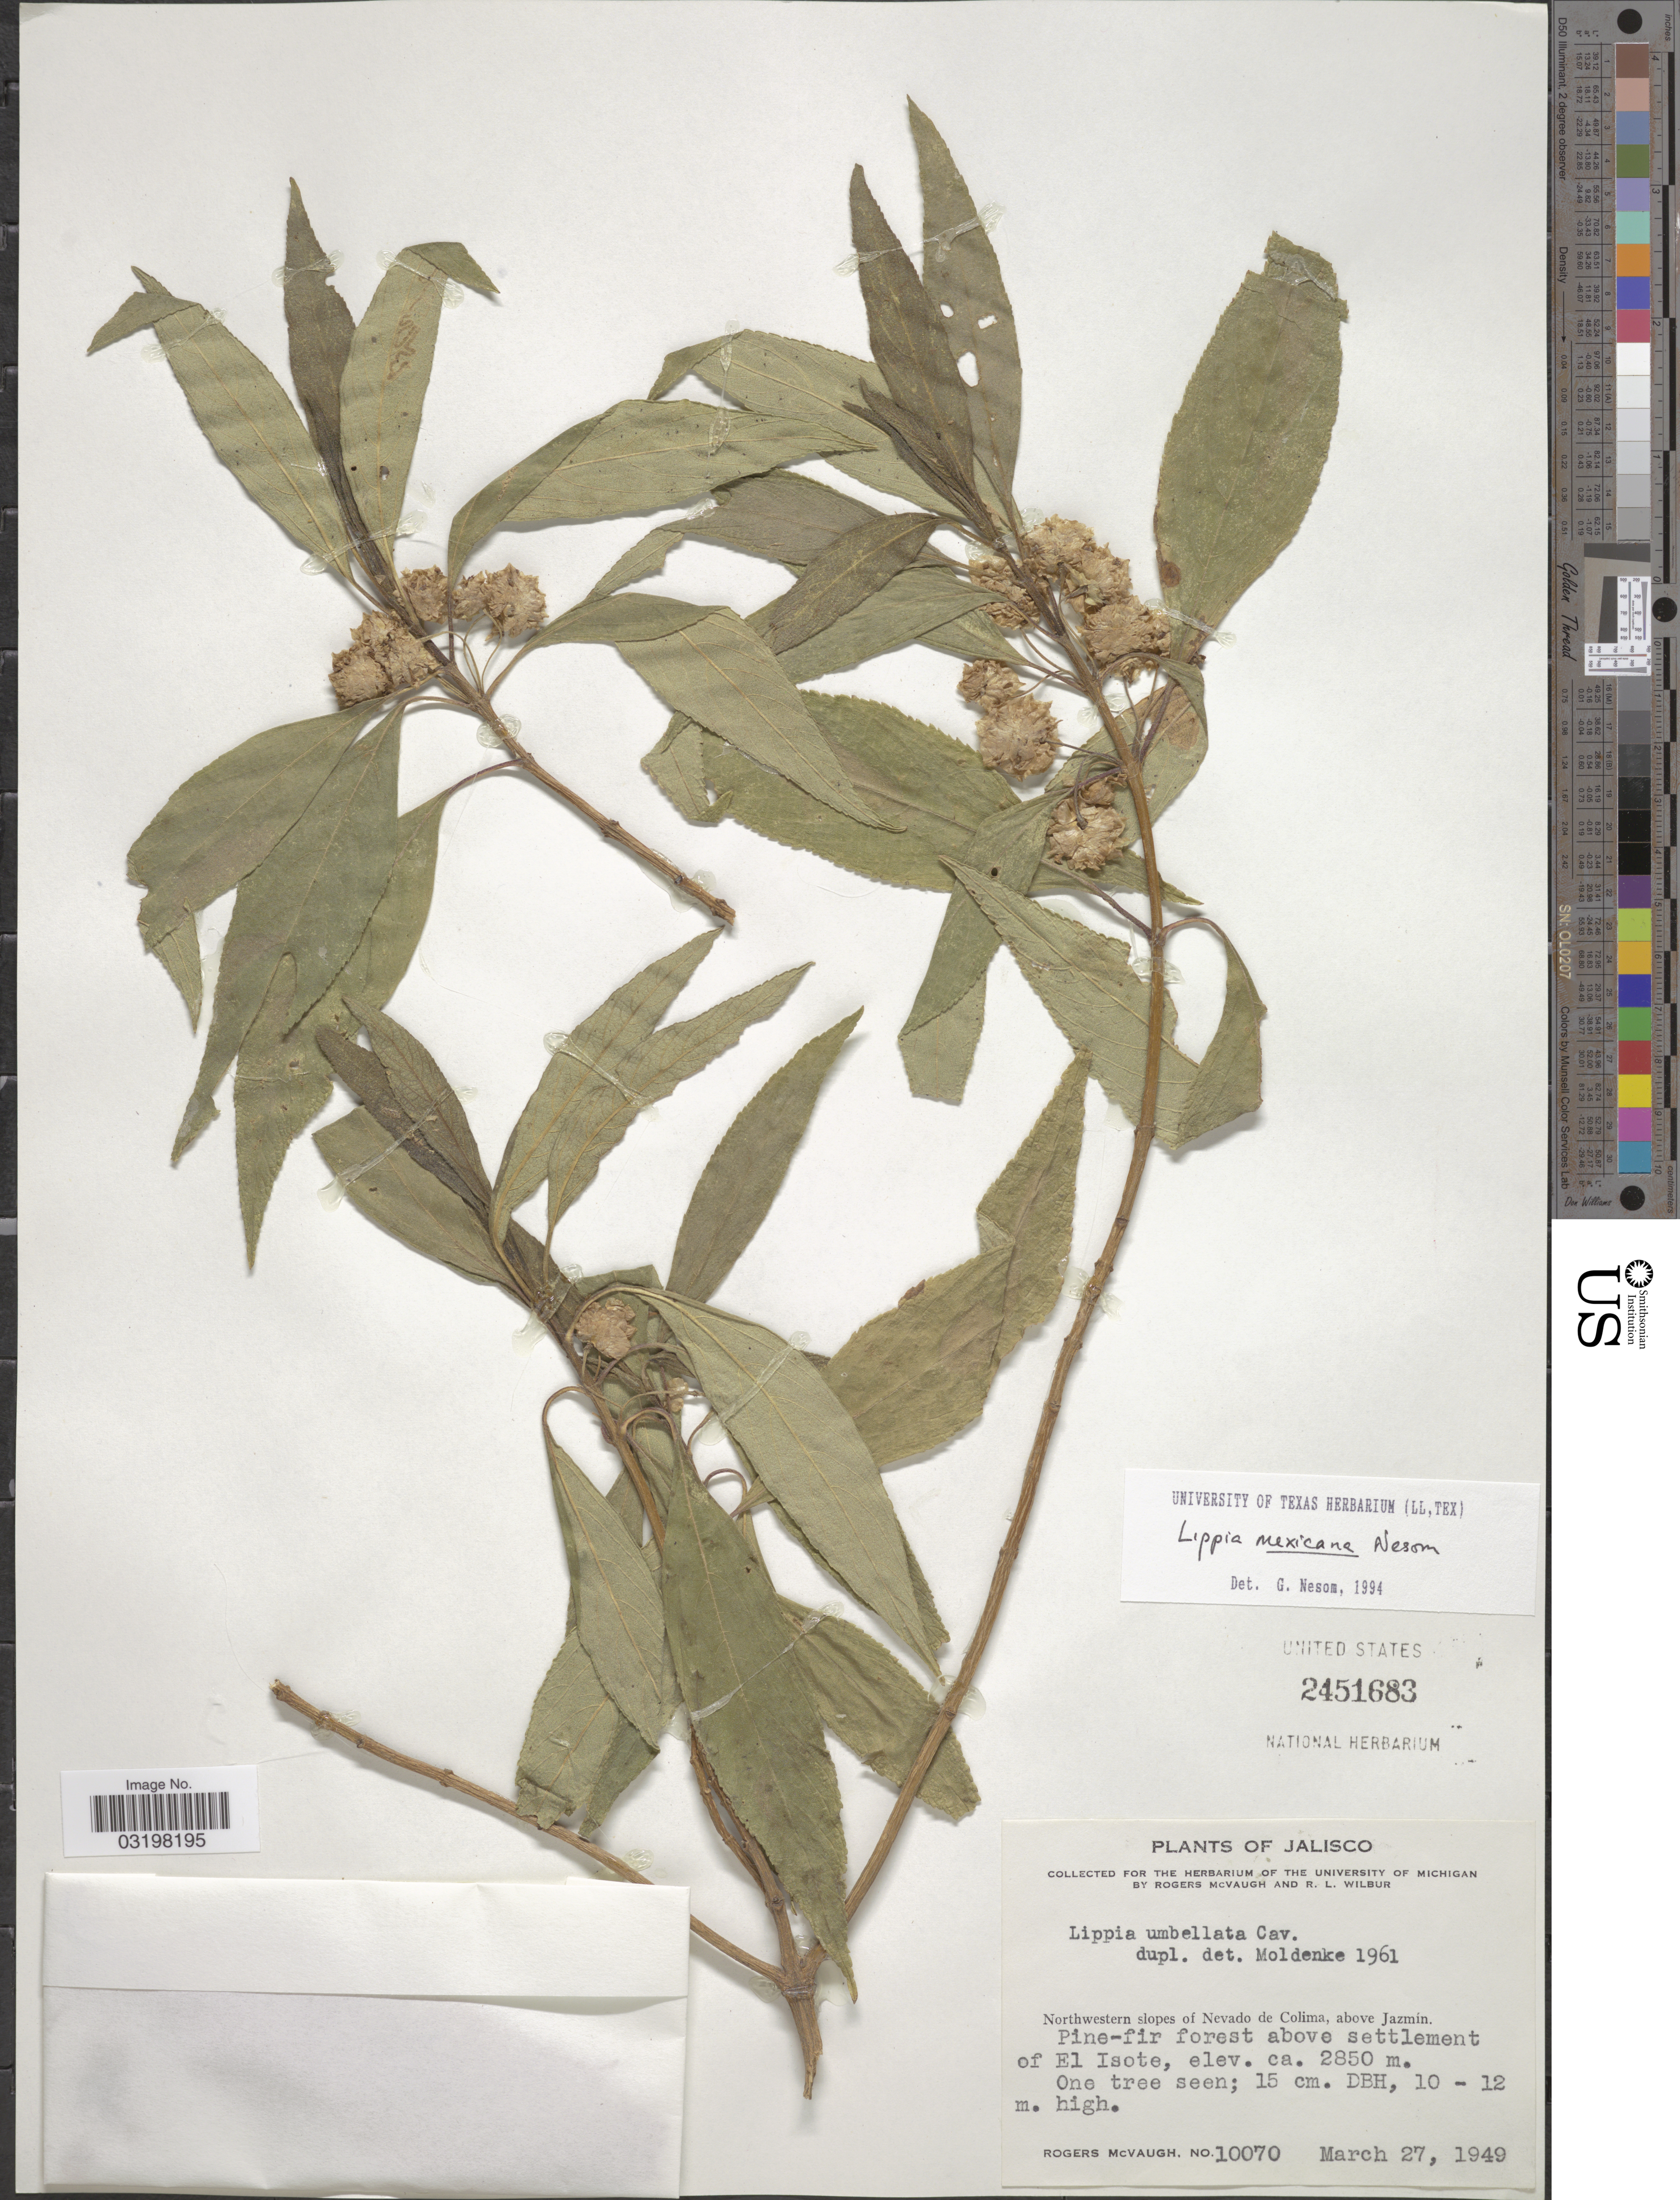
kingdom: Plantae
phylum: Tracheophyta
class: Magnoliopsida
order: Lamiales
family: Verbenaceae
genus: Lippia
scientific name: Lippia mexicana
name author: G.L. Nesom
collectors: R. McVaugh & J. Sooby Jr.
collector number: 10070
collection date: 1949-03-27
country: Mexico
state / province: Jalisco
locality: Northwestern slopes of Nevado de Colima, above Jazmín. Pine-fir forest above settlement of El Isote.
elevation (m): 2850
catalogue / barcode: US 2451683